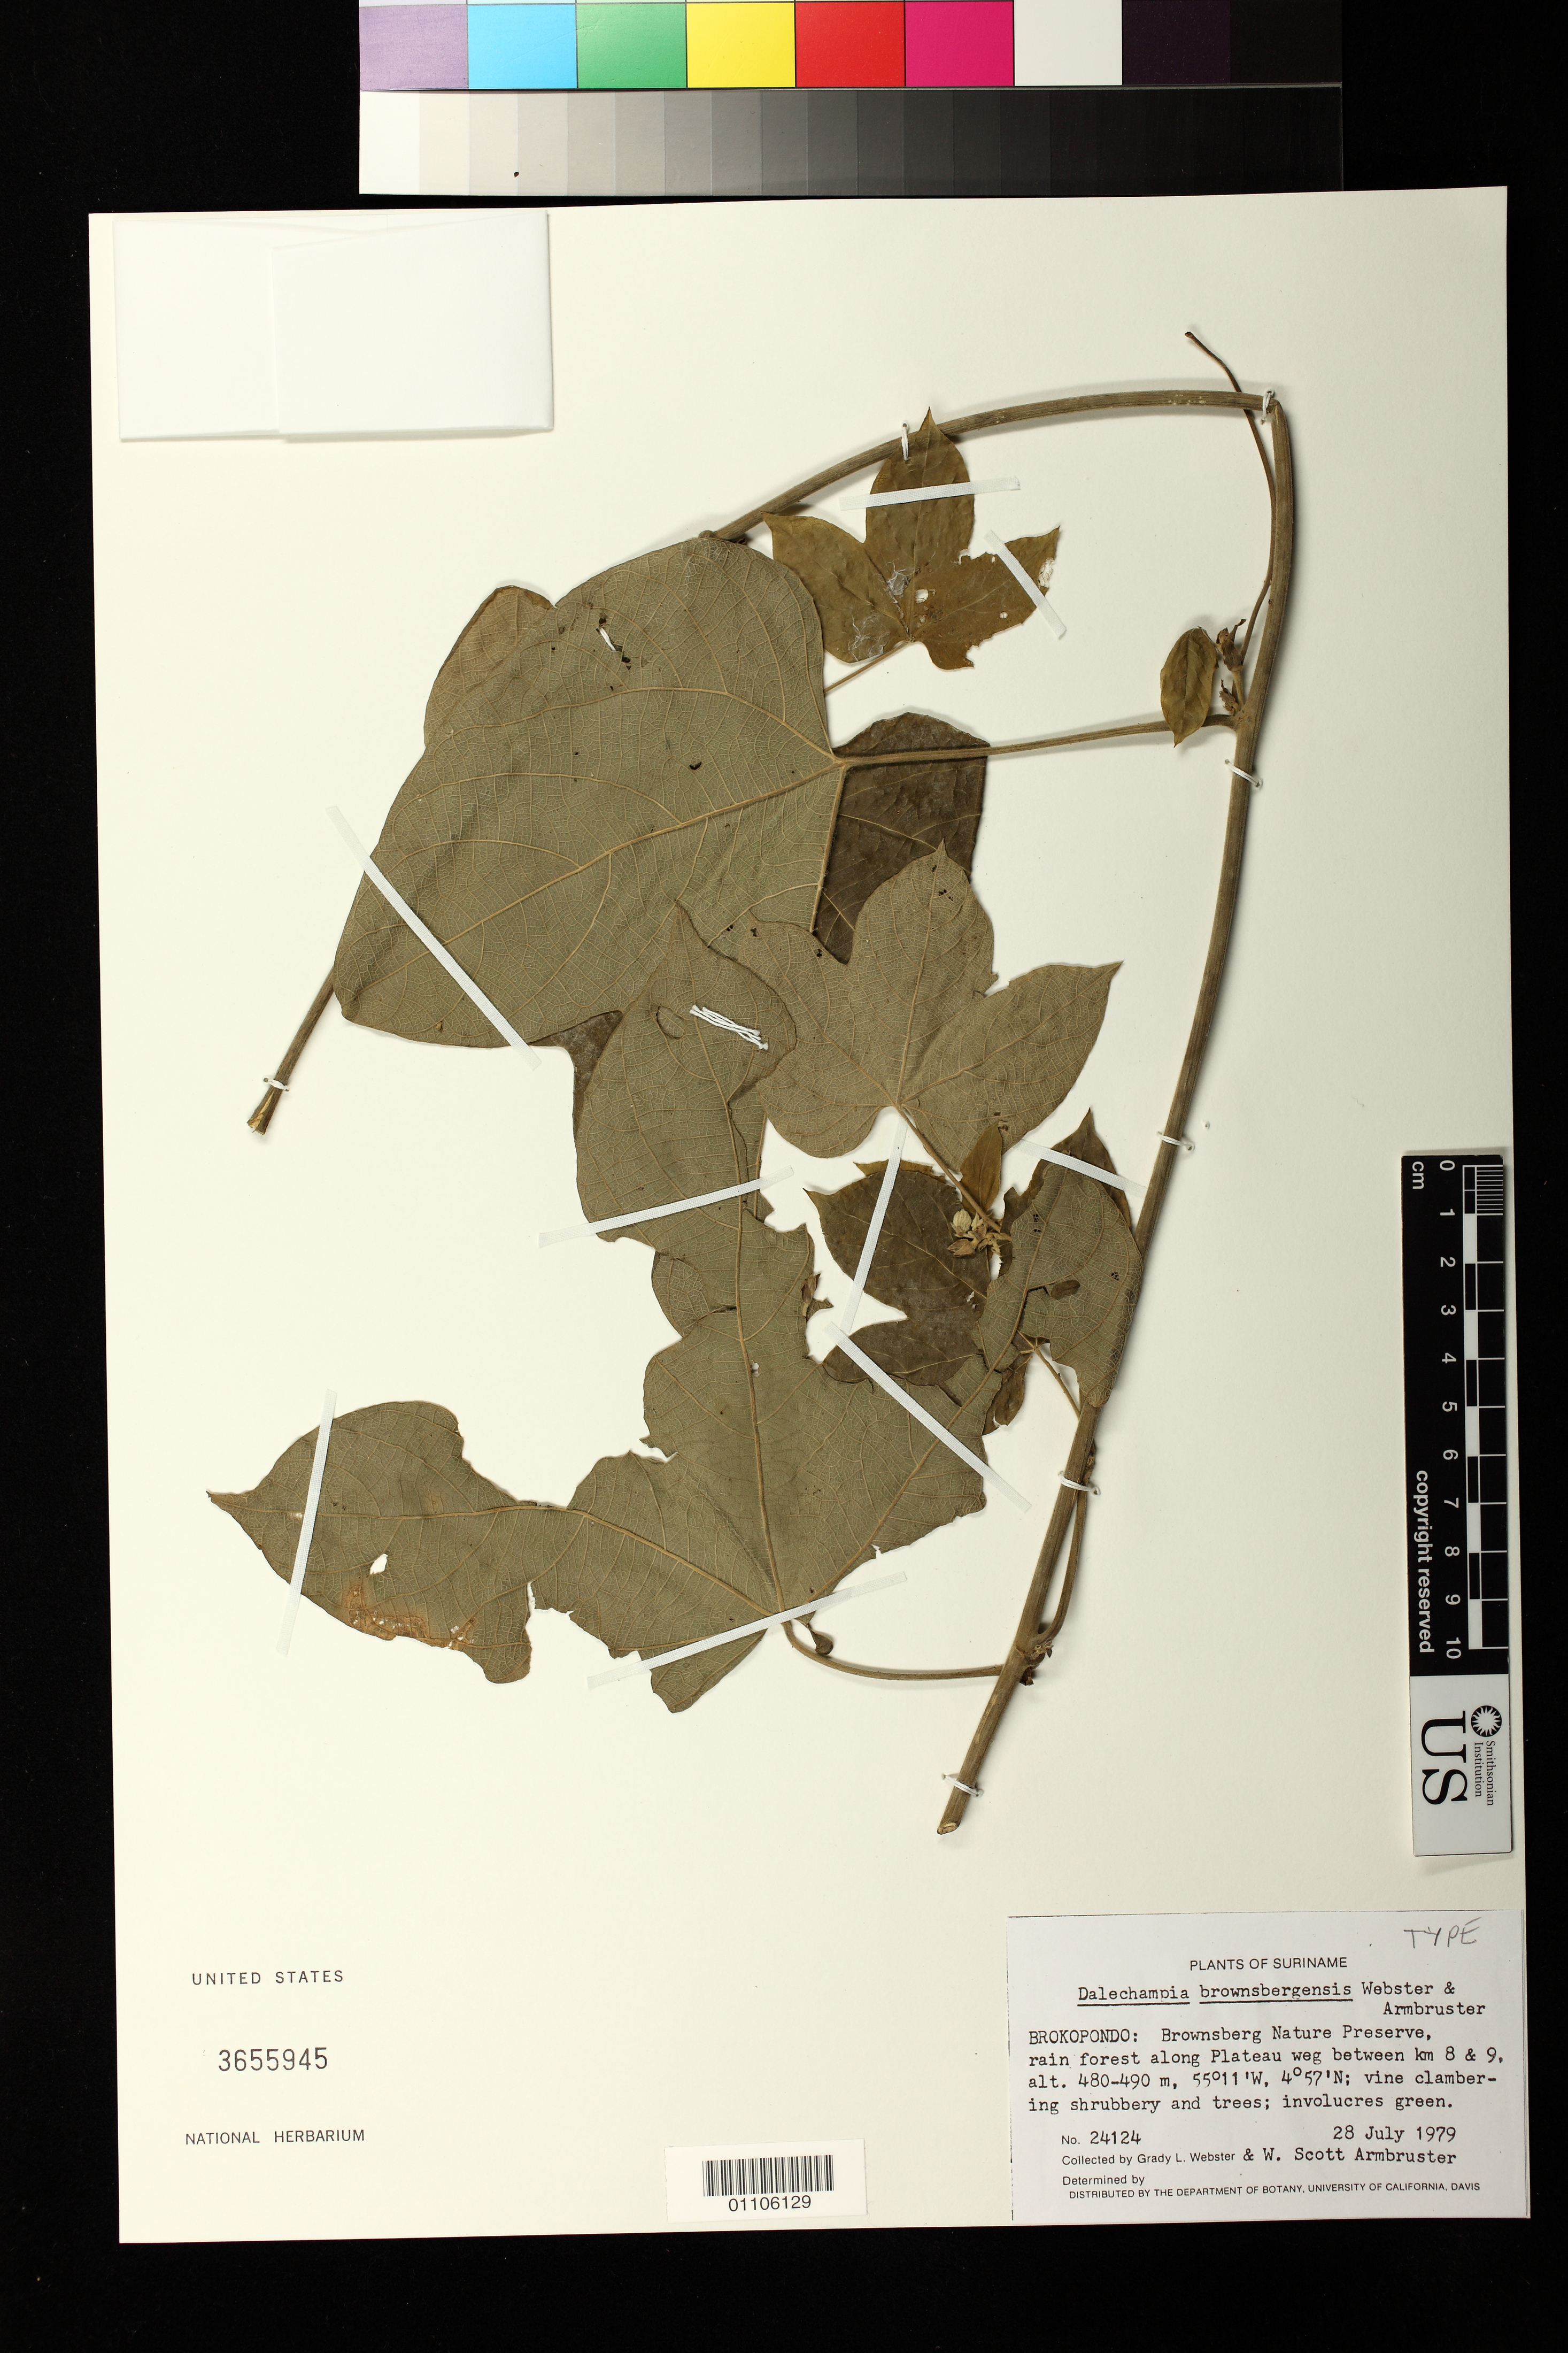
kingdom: Plantae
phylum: Tracheophyta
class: Magnoliopsida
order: Malpighiales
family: Euphorbiaceae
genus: Dalechampia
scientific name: Dalechampia brownsbergensis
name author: G.L. Webster & Armbr.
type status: Isotype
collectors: G. L. Webster & W. S. Armbruster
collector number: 24124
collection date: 1979-07-28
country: Suriname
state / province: Brokopondo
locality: Brokopondo: Brownsberg Nature Preserve, rain forest along plateau web between km 8 & 9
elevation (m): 480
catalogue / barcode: US 3655945